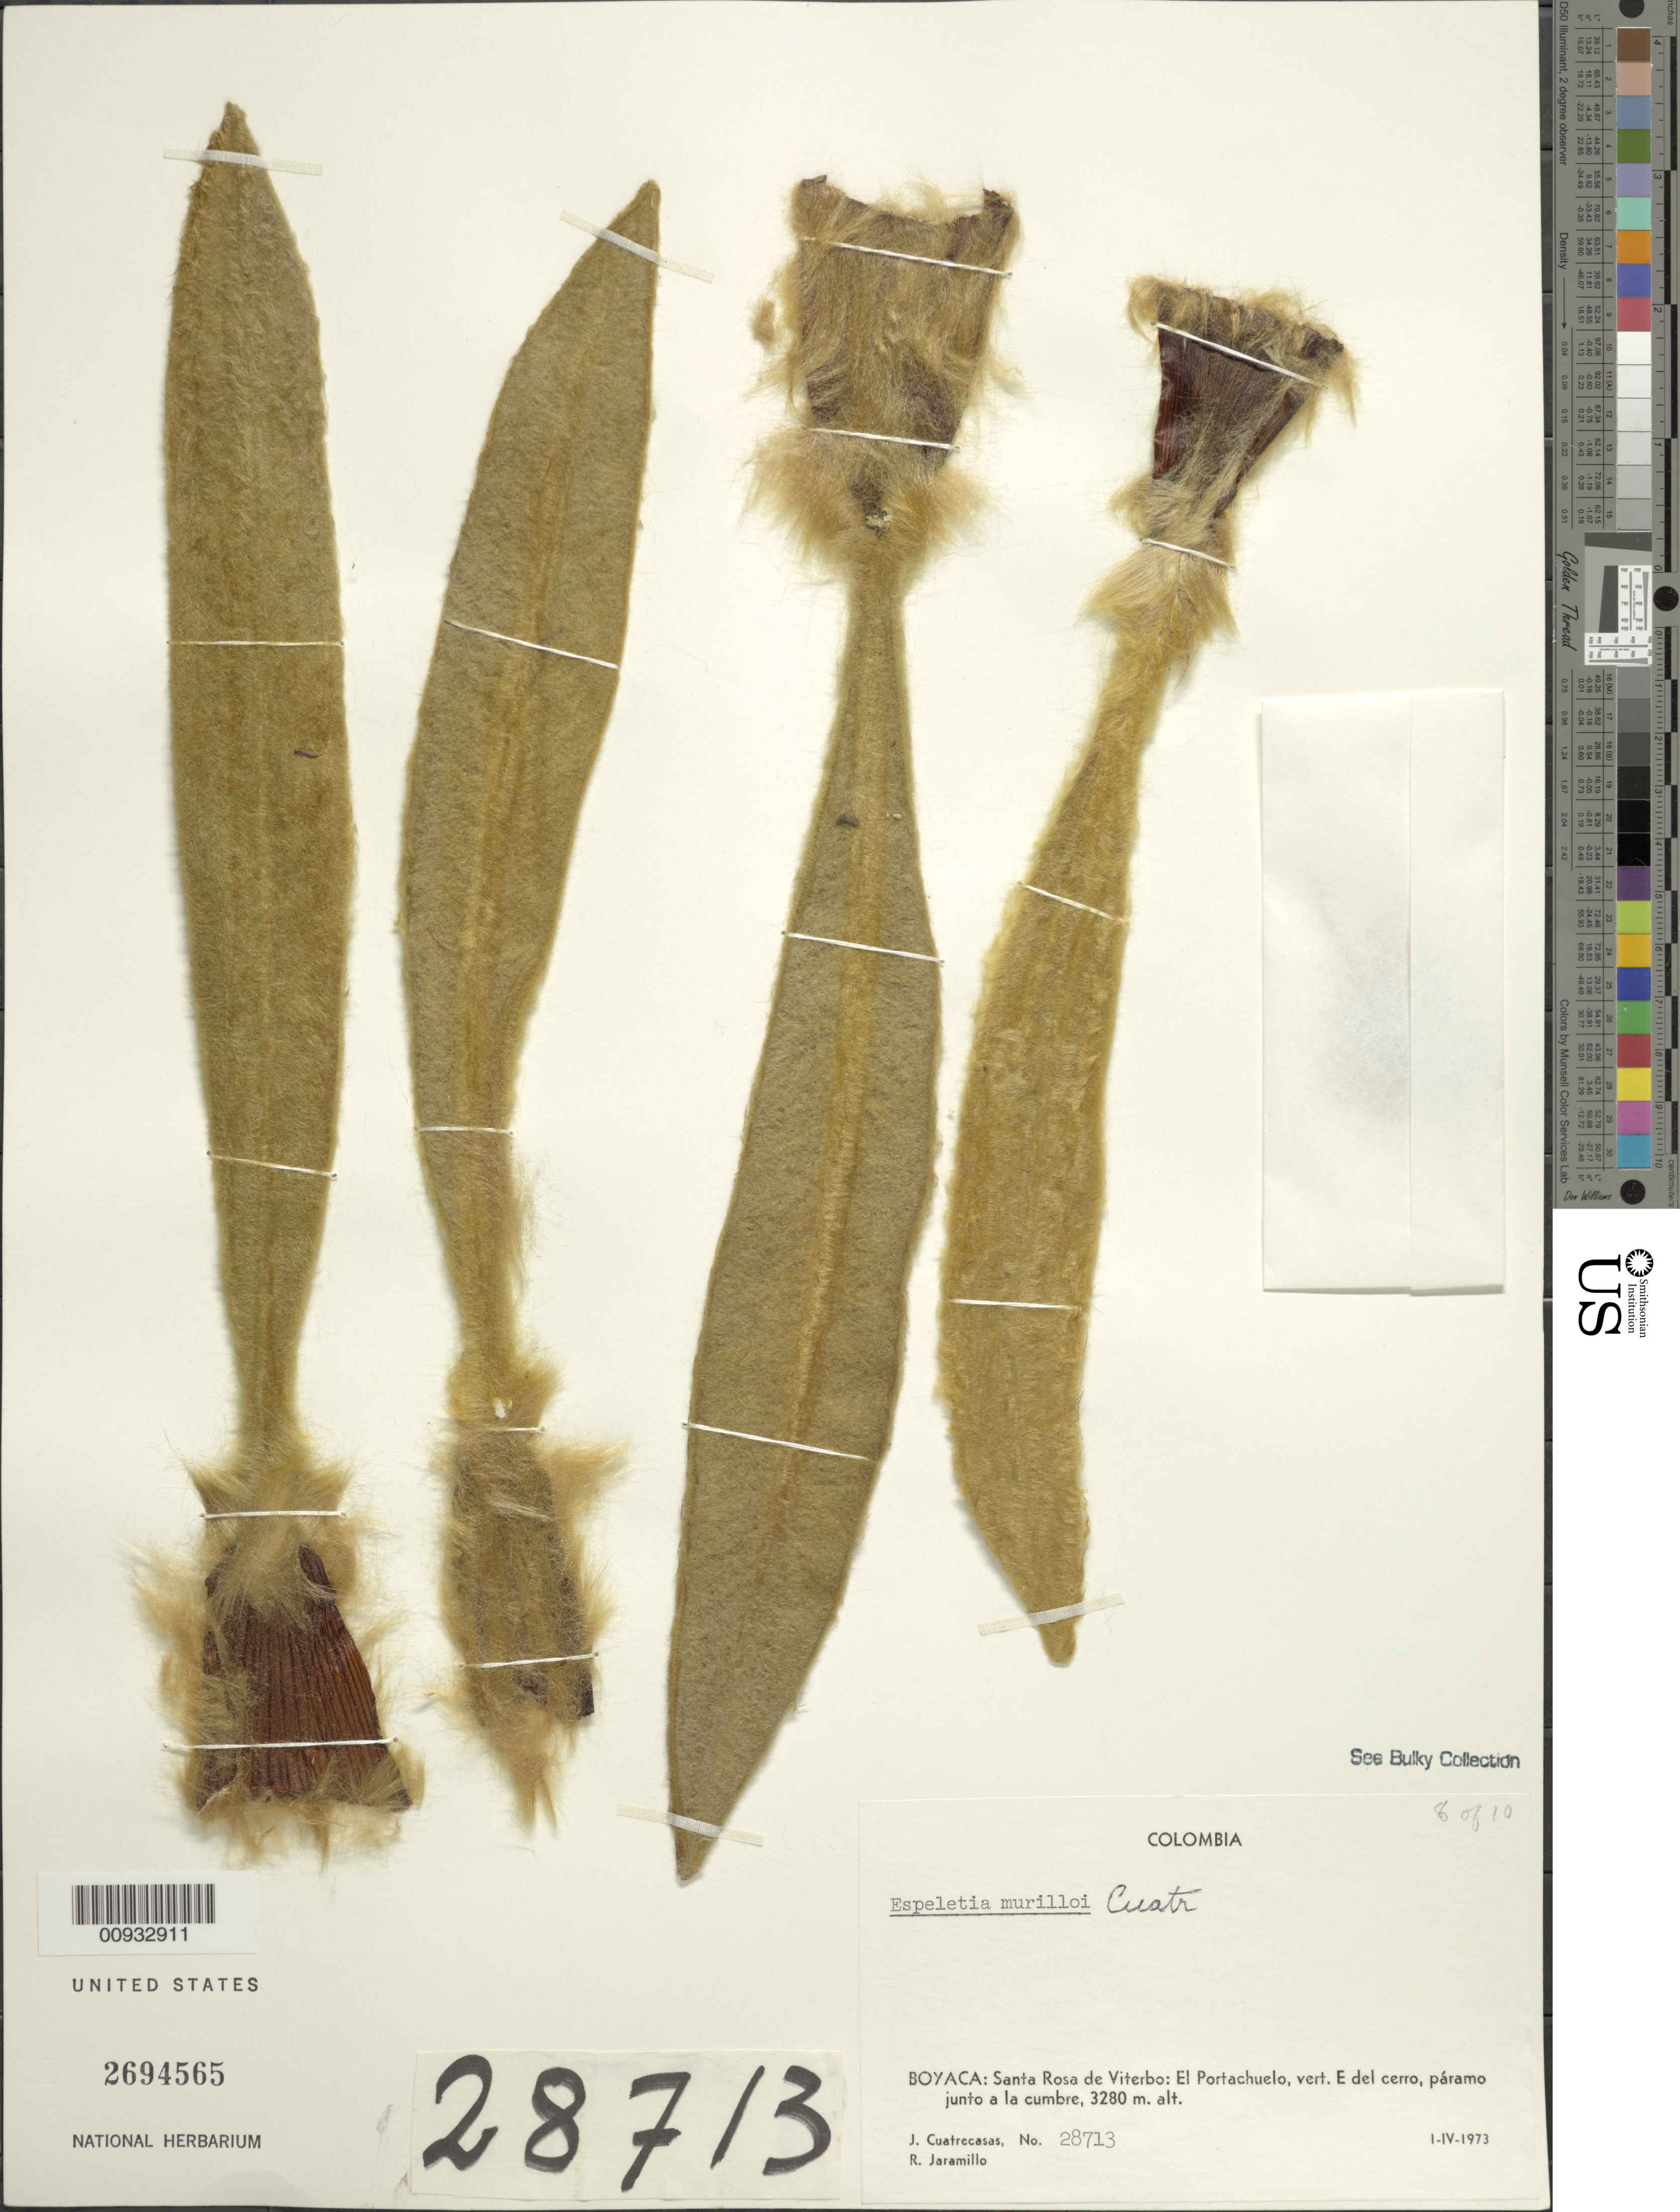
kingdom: Plantae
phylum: Tracheophyta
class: Magnoliopsida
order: Asterales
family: Asteraceae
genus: Espeletia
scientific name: Espeletia murilloi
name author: Cuatrec.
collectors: J. Cuatrecasas & R. Jaramillo M.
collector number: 28713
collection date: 1973-04-01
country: Colombia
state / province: Boyacá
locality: Santa Rosa de Viterbo, El Portachuelo, vert. E del cerro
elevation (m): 3280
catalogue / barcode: US 2694565